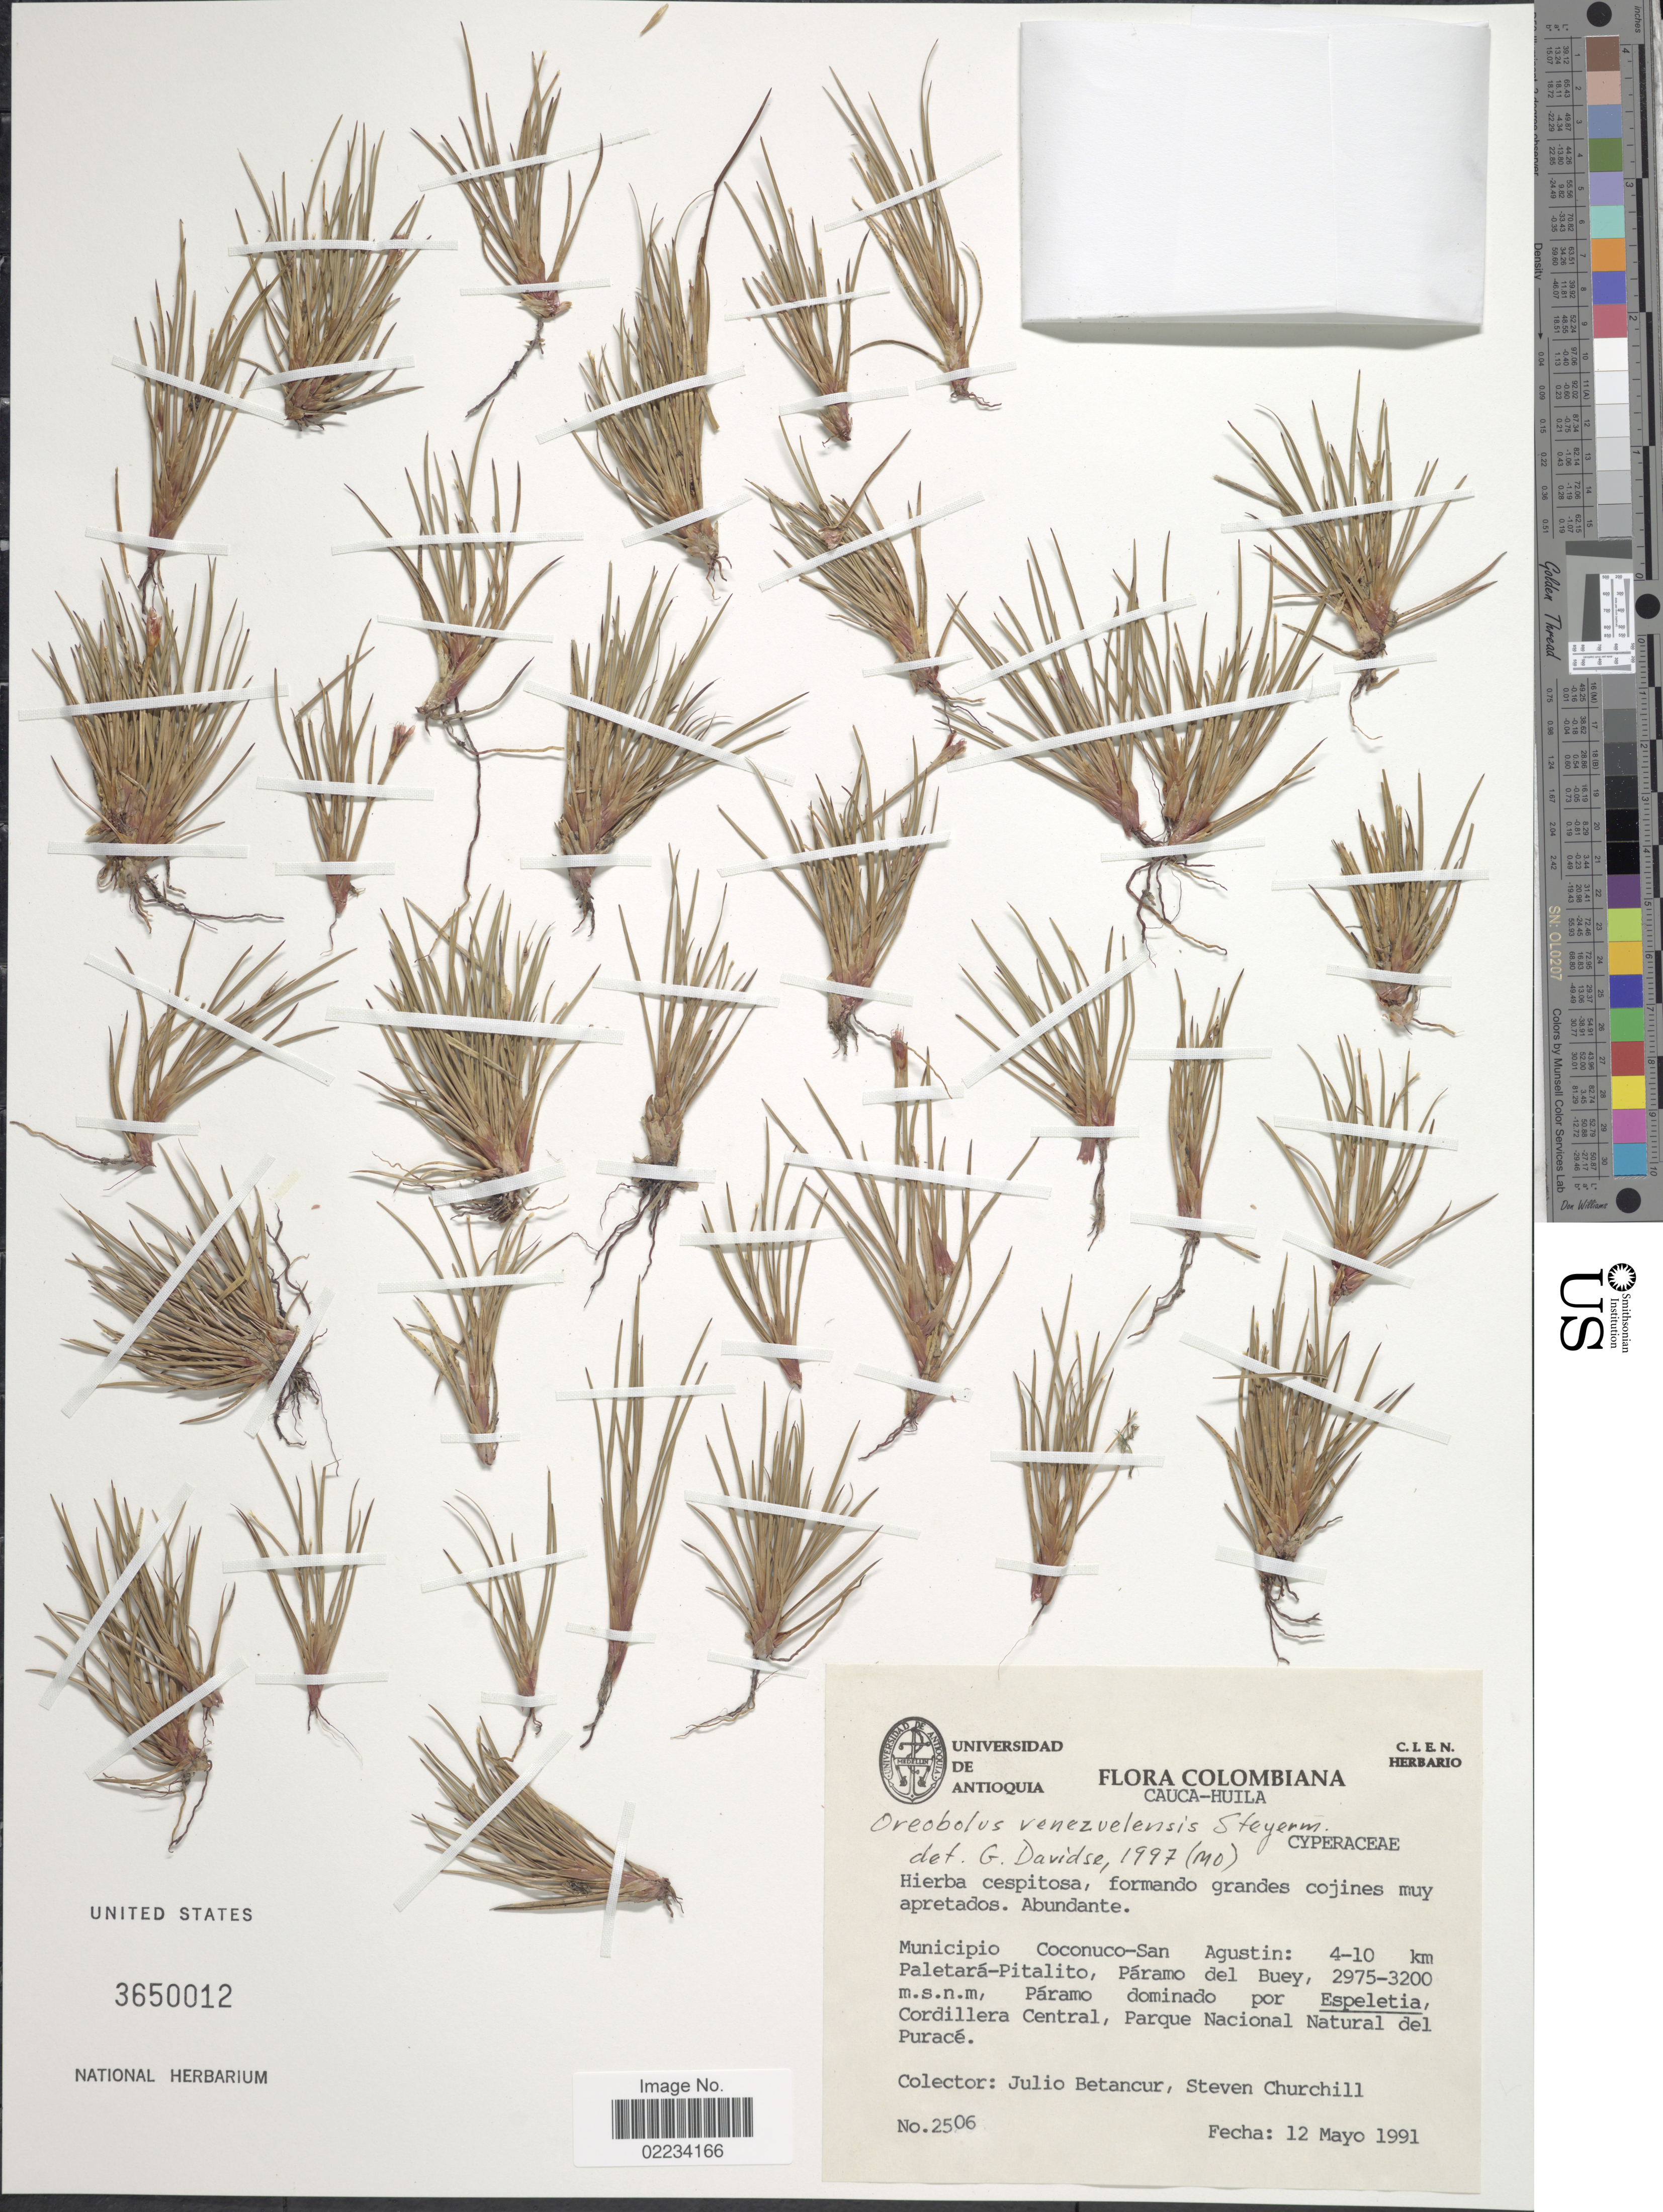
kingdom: Plantae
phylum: Tracheophyta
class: Liliopsida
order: Poales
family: Cyperaceae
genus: Oreobolus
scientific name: Oreobolus venezuelensis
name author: Steyerm.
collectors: J. Betancur & S. Churchill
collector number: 2506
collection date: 1991-05-12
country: Colombia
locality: Cauca-Huila, Municipio Coconuco-San Agustin: 4-10 km Paletará-Pitalito, Páramo del Buey, Páramo dominado por Espeletia Cordillera Central, Parque Macional Natural del Puracé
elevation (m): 2975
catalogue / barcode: US 3650012